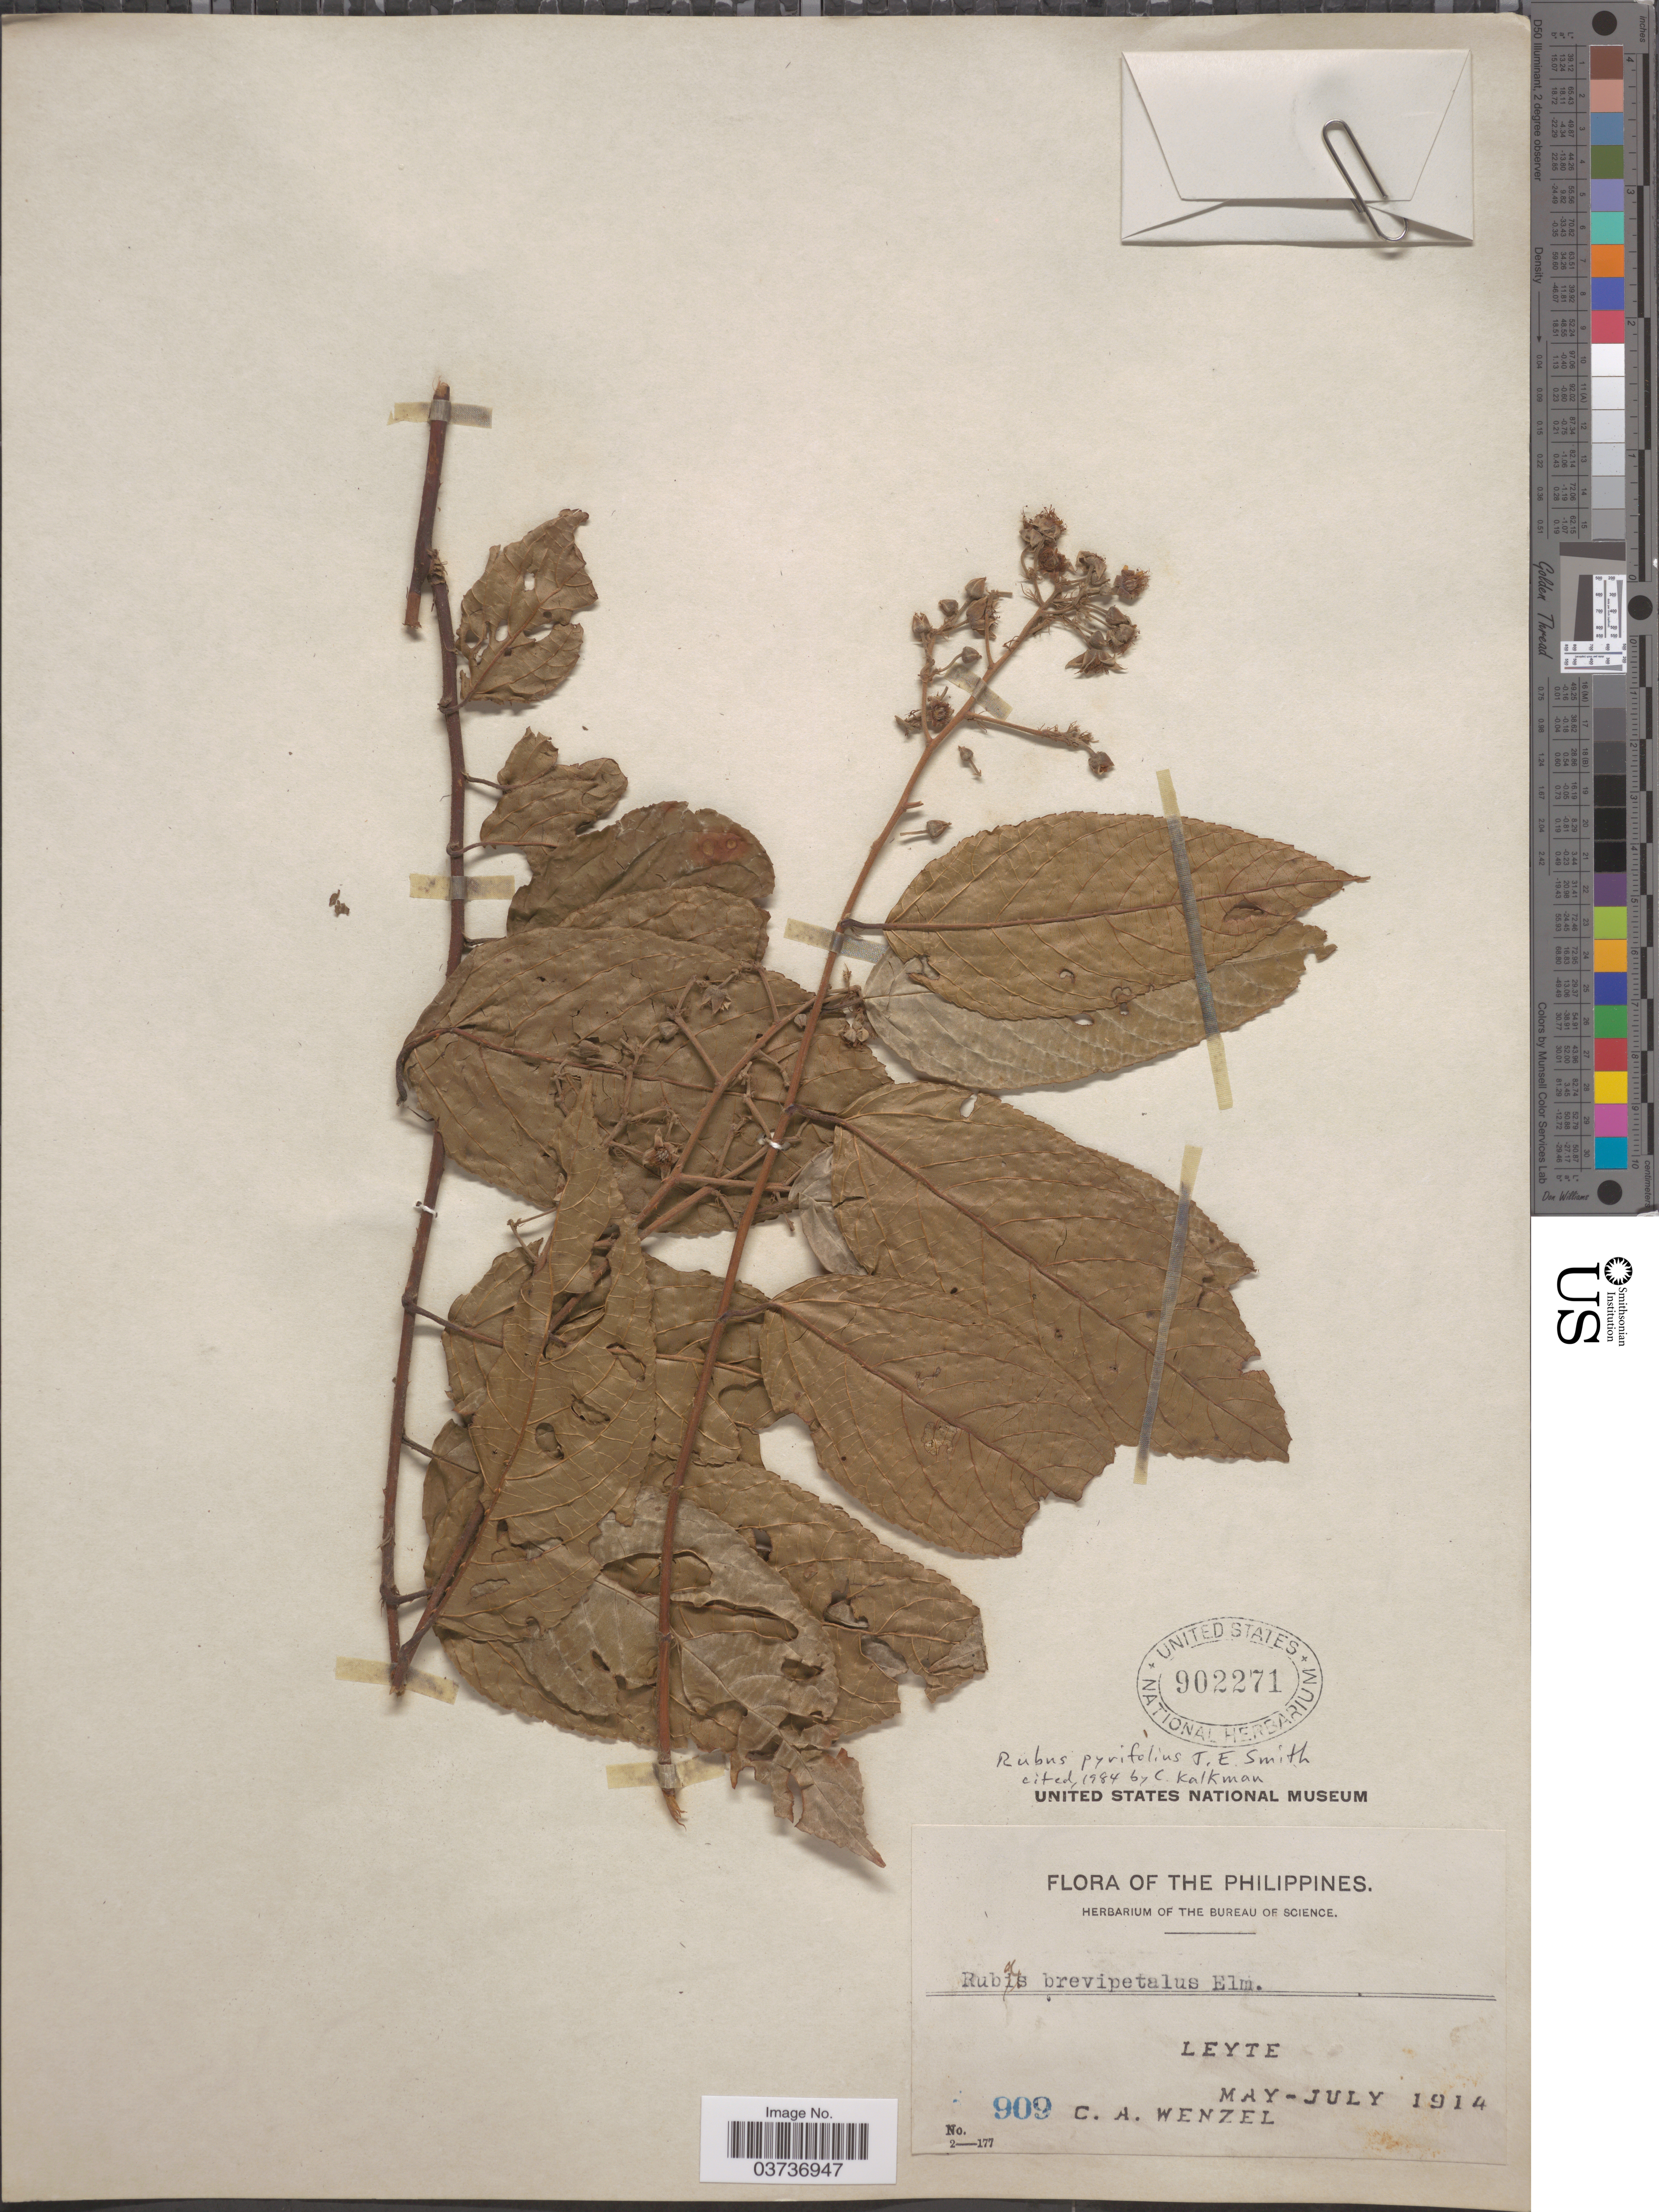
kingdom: Plantae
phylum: Tracheophyta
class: Magnoliopsida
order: Rosales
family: Rosaceae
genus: Rubus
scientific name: Rubus pyrifolius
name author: Sm.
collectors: C. Wenzel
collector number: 909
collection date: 1914-05/1914-07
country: Philippines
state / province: Eastern Visayas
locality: Leyte.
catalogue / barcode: US 902271